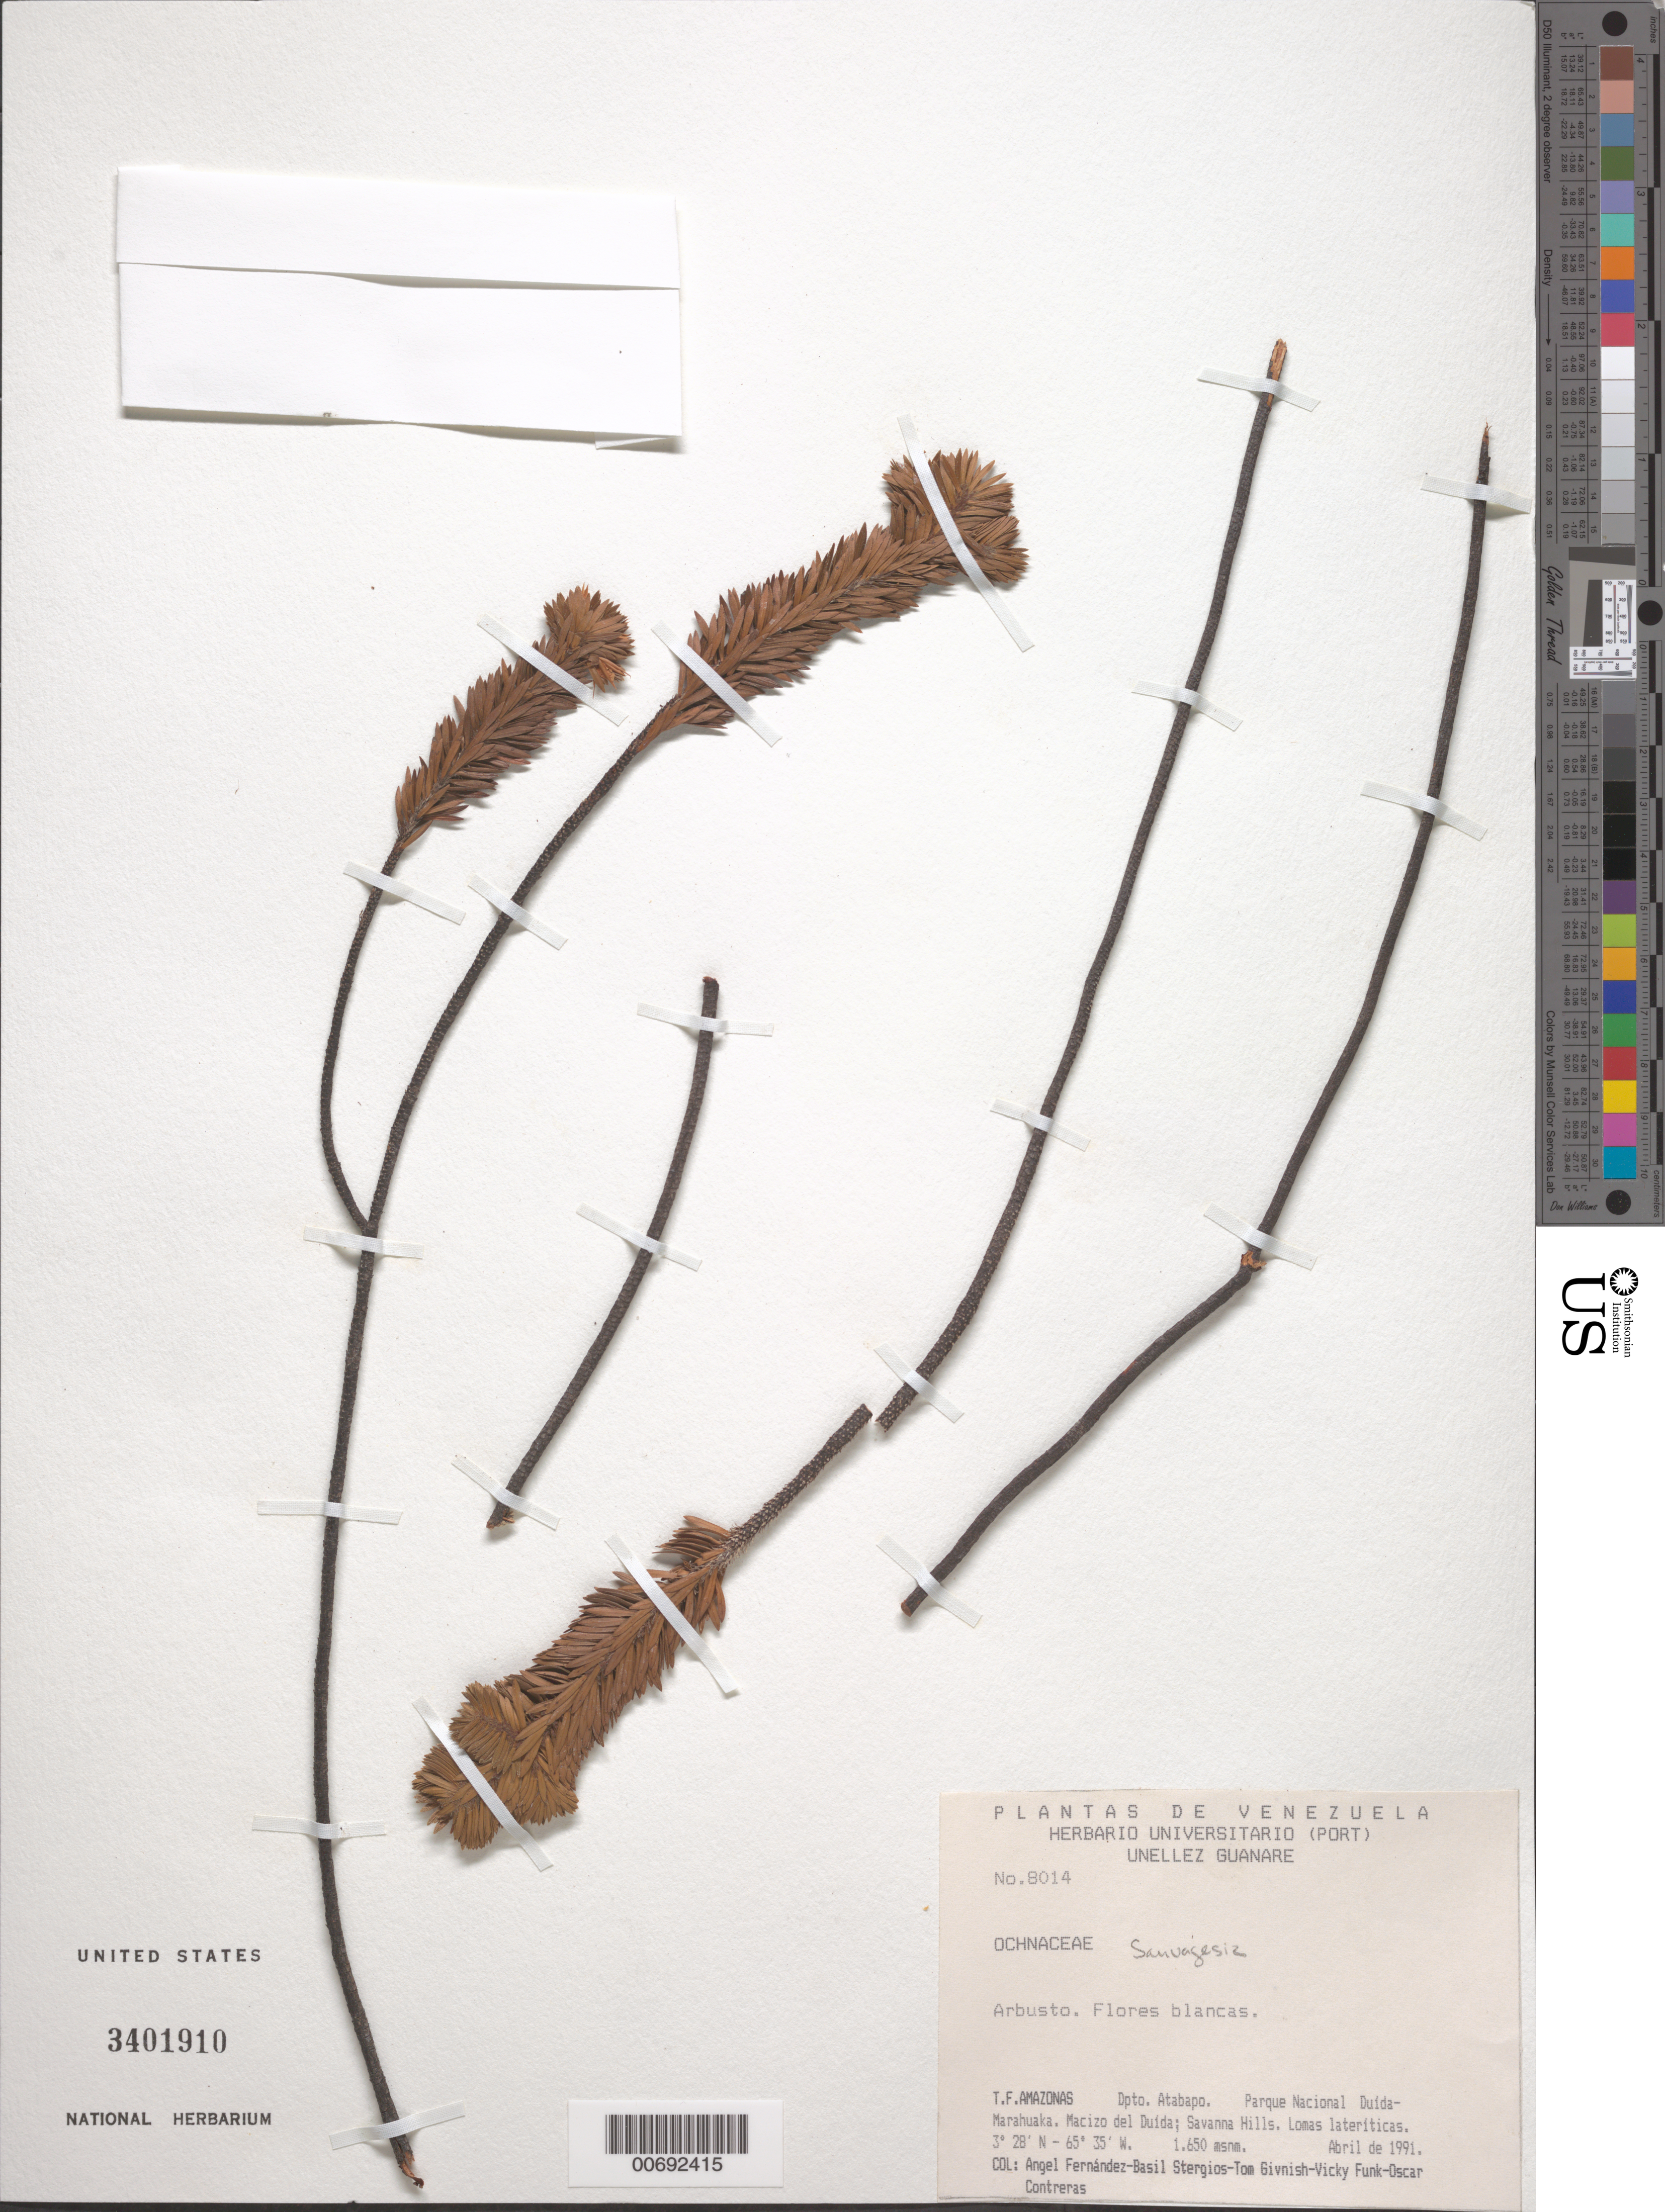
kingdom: Plantae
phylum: Tracheophyta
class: Magnoliopsida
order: Malpighiales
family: Ochnaceae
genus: Sauvagesia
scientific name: Sauvagesia sp.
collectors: A. Fernández, B. G. Stergios, T. J. Givnish, V. Funk & O. Contreras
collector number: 8014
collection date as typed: Apr-91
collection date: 1991-04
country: Venezuela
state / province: Amazonas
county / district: Atabapo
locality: Parque Nacional Duída-Marahuaka, Cerro Marahuaka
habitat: Granitic hills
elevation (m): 1650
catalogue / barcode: US 3401910